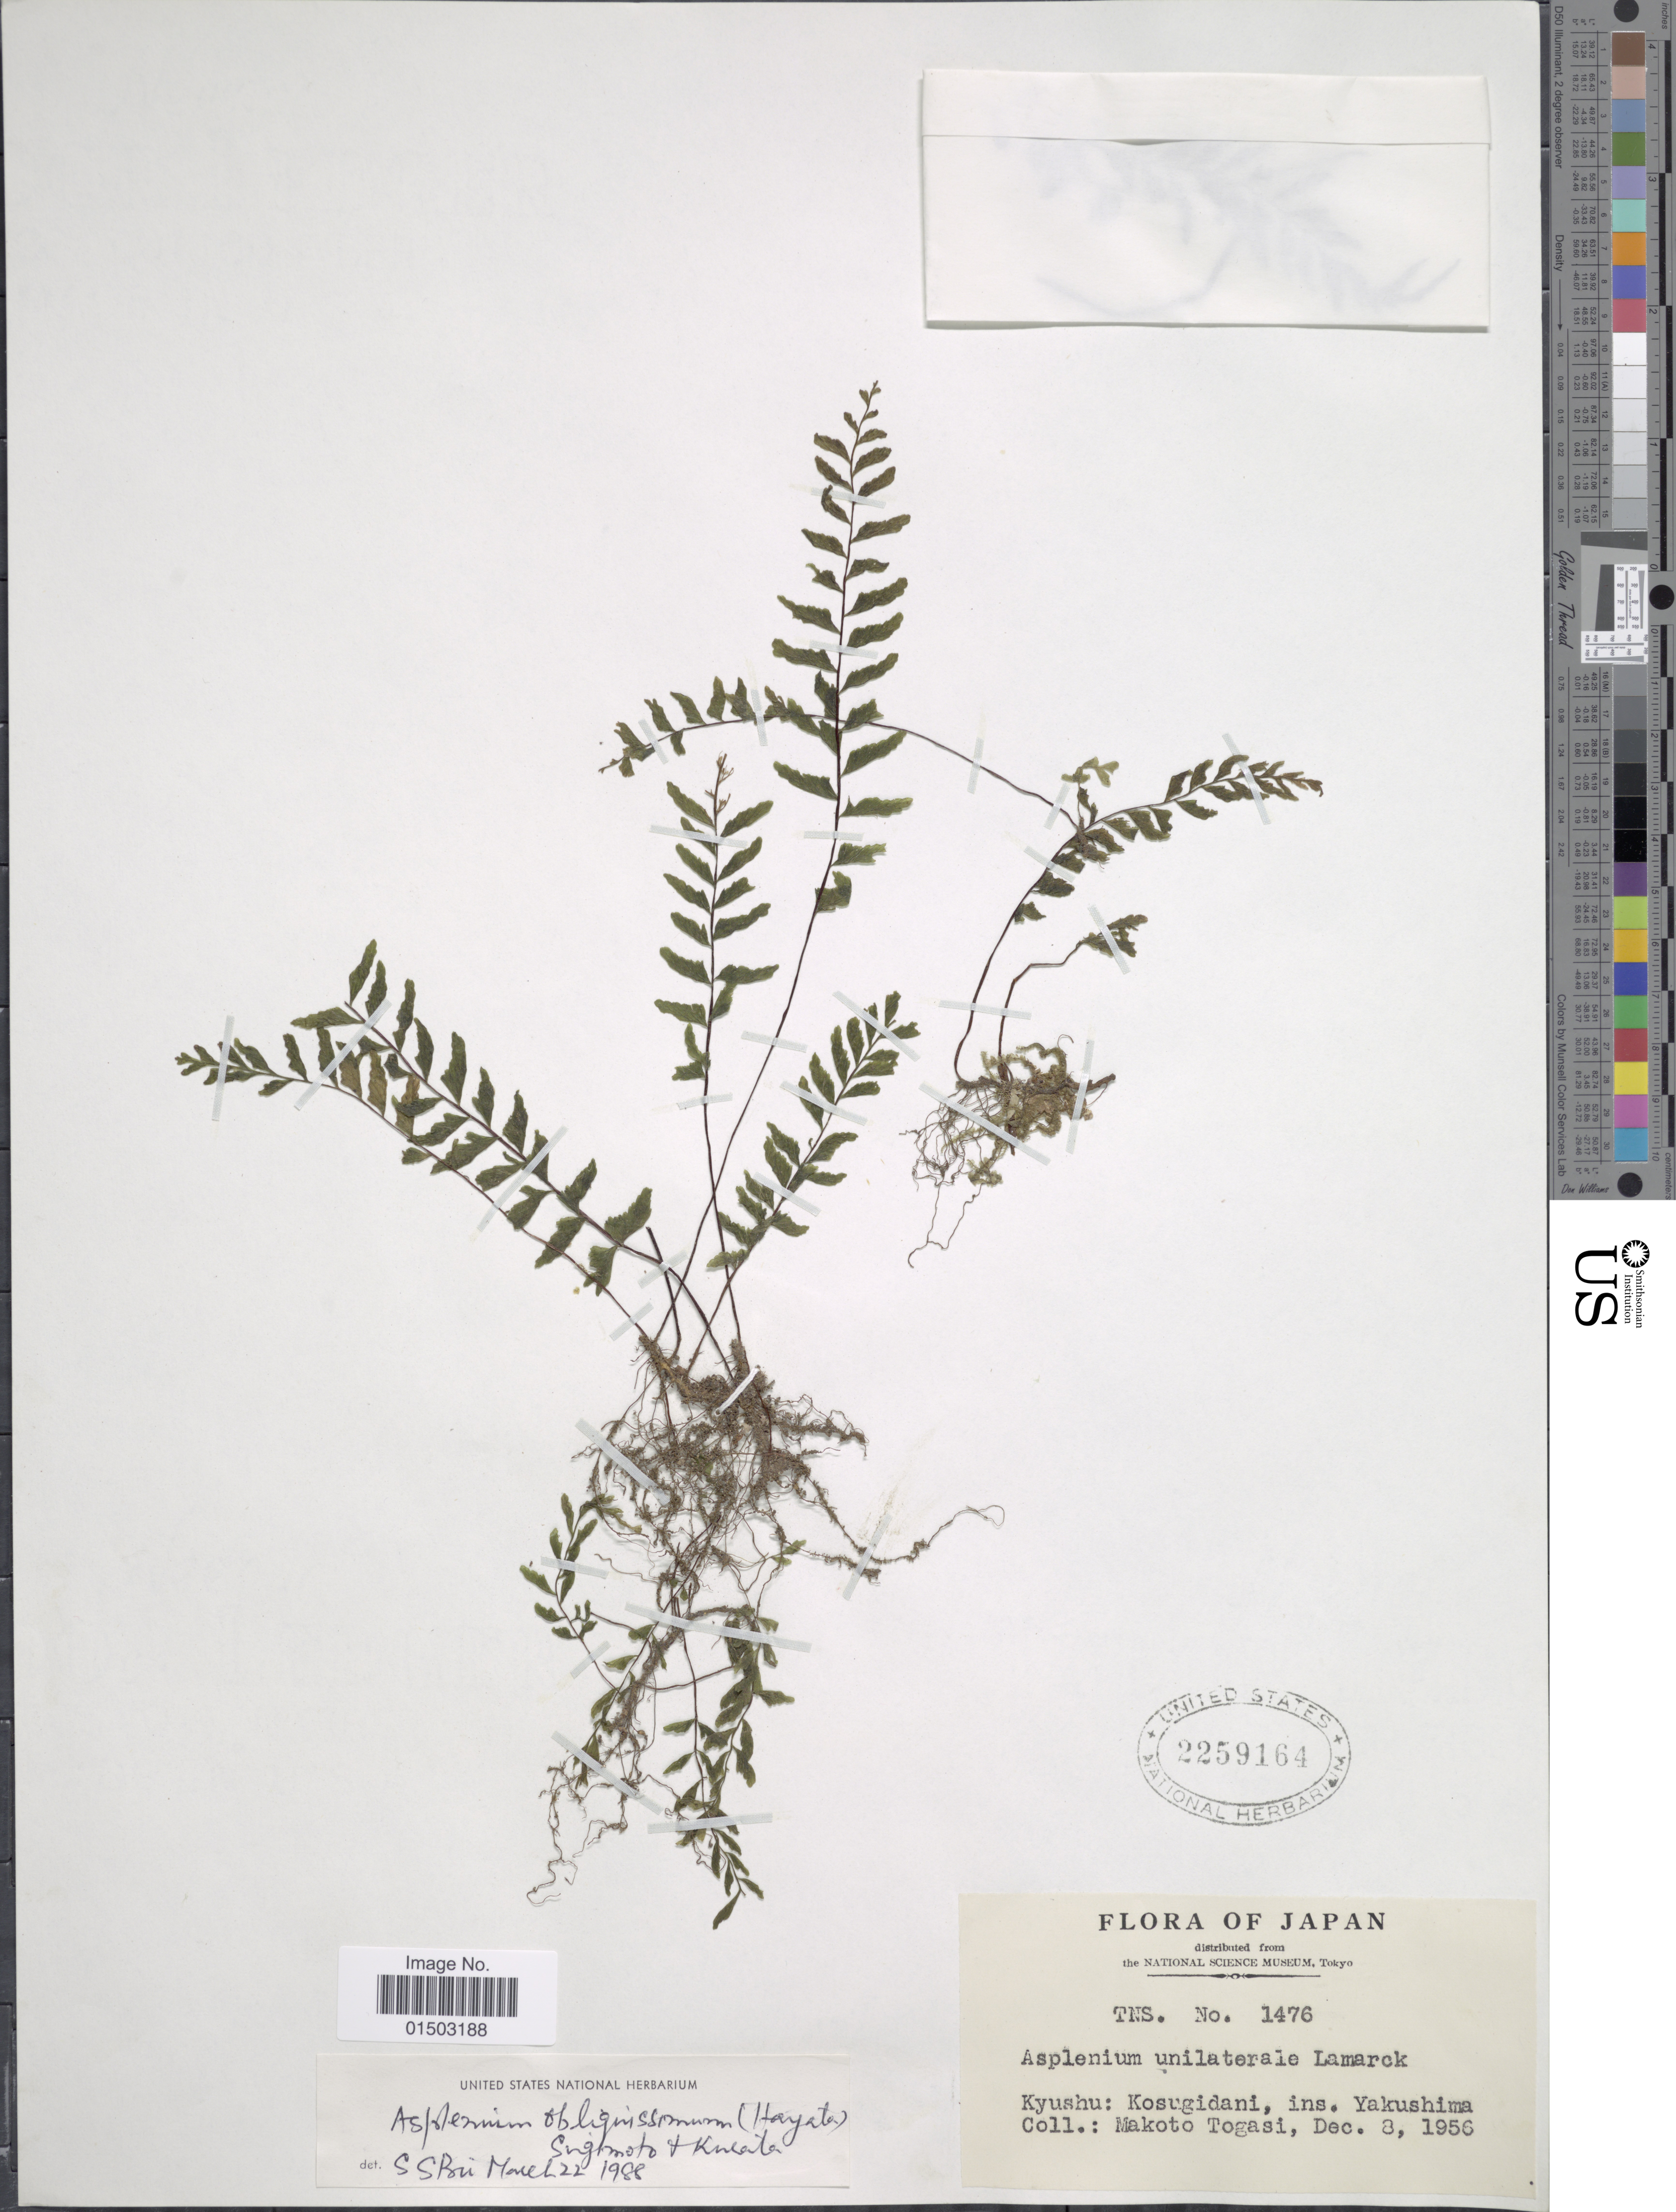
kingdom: Plantae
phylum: Tracheophyta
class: Polypodiopsida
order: Polypodiales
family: Aspleniaceae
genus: Hymenasplenium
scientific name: Hymenasplenium obliquissimum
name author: (Hayata) Sugim.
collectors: M. Togasi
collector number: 1476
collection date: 1956-12-08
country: Japan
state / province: Kagosima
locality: Japan. Kyushu: Kosugodani, ins. Yakushima.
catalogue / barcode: US 2259164